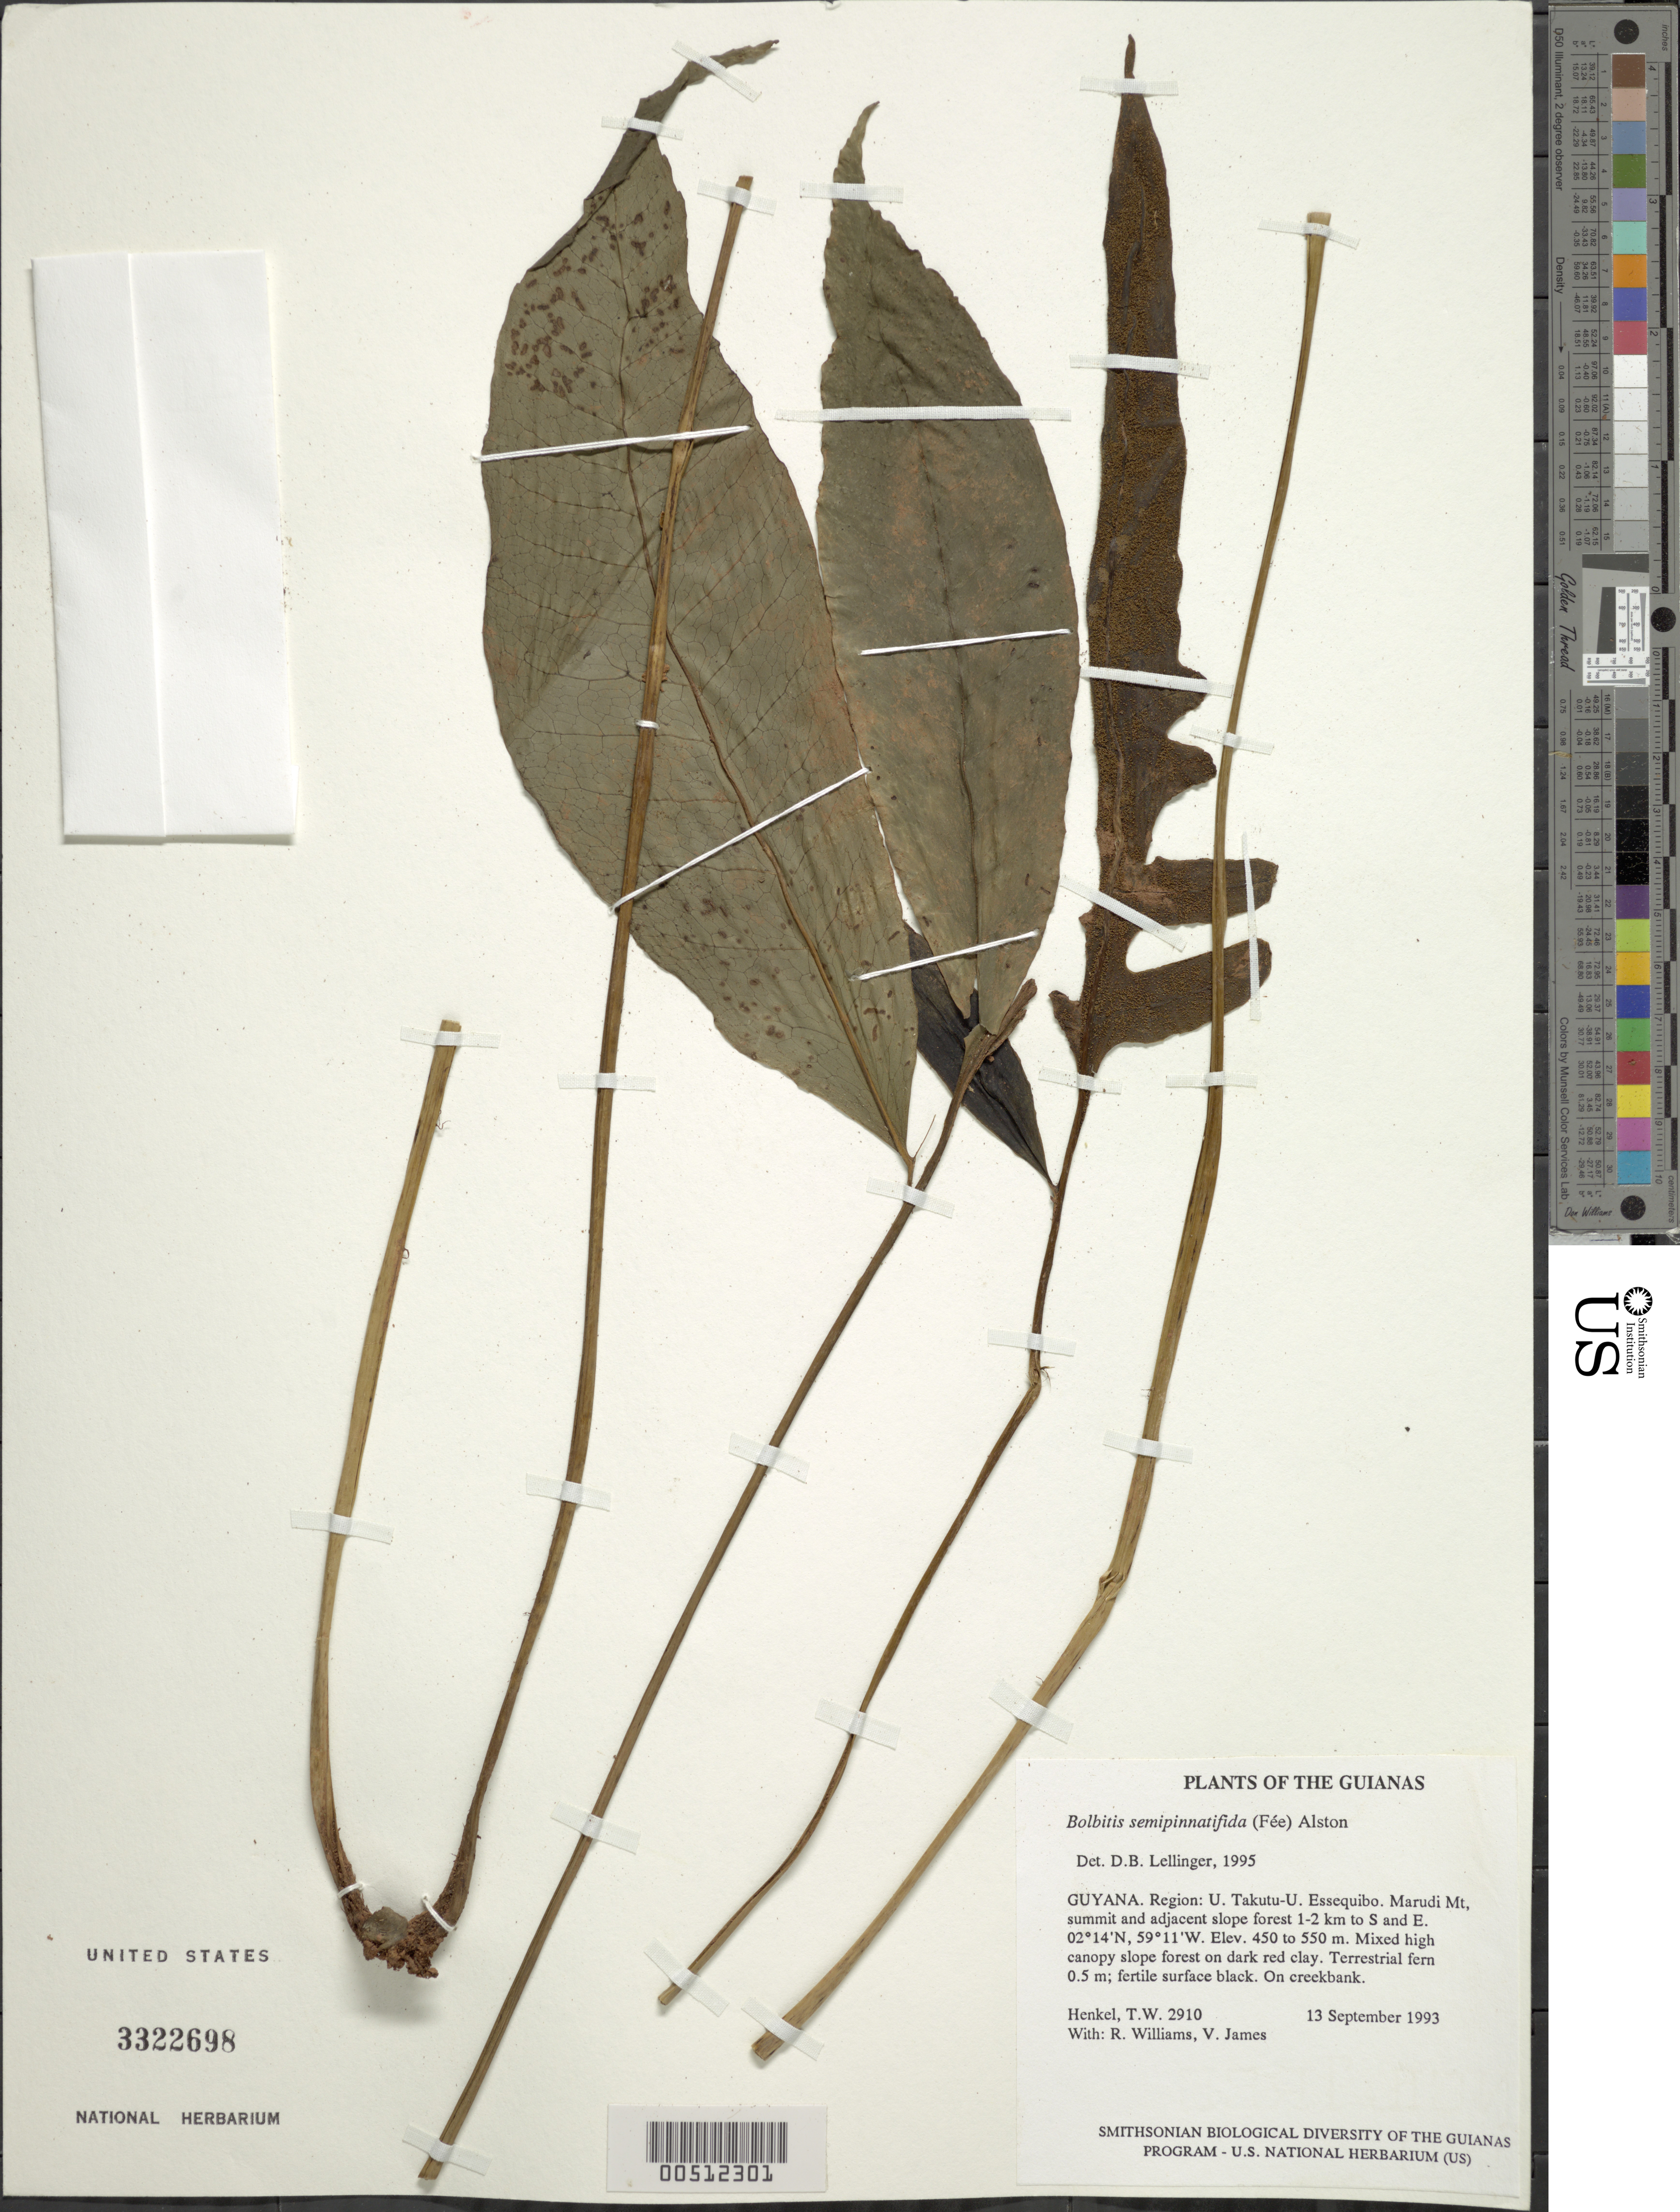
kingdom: Plantae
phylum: Tracheophyta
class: Polypodiopsida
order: Polypodiales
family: Dryopteridaceae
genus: Bolbitis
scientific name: Bolbitis semipinnatifida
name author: (Fée) Alston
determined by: Lellinger, David B., (BOT), Smithsonian Institution - National Museum of Natural History (UNITED STATES)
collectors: T. Henkel, R. Williams & V. James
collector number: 2910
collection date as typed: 13 September 1993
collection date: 1993-09-13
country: Guyana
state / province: U. Takutu-U. Essequibo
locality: Marudi Mt, summit and adjacent slope forest 1-2 km to S and E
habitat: Mixed high canopy slope forest on dark red clay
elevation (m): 450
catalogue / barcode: US 3322698